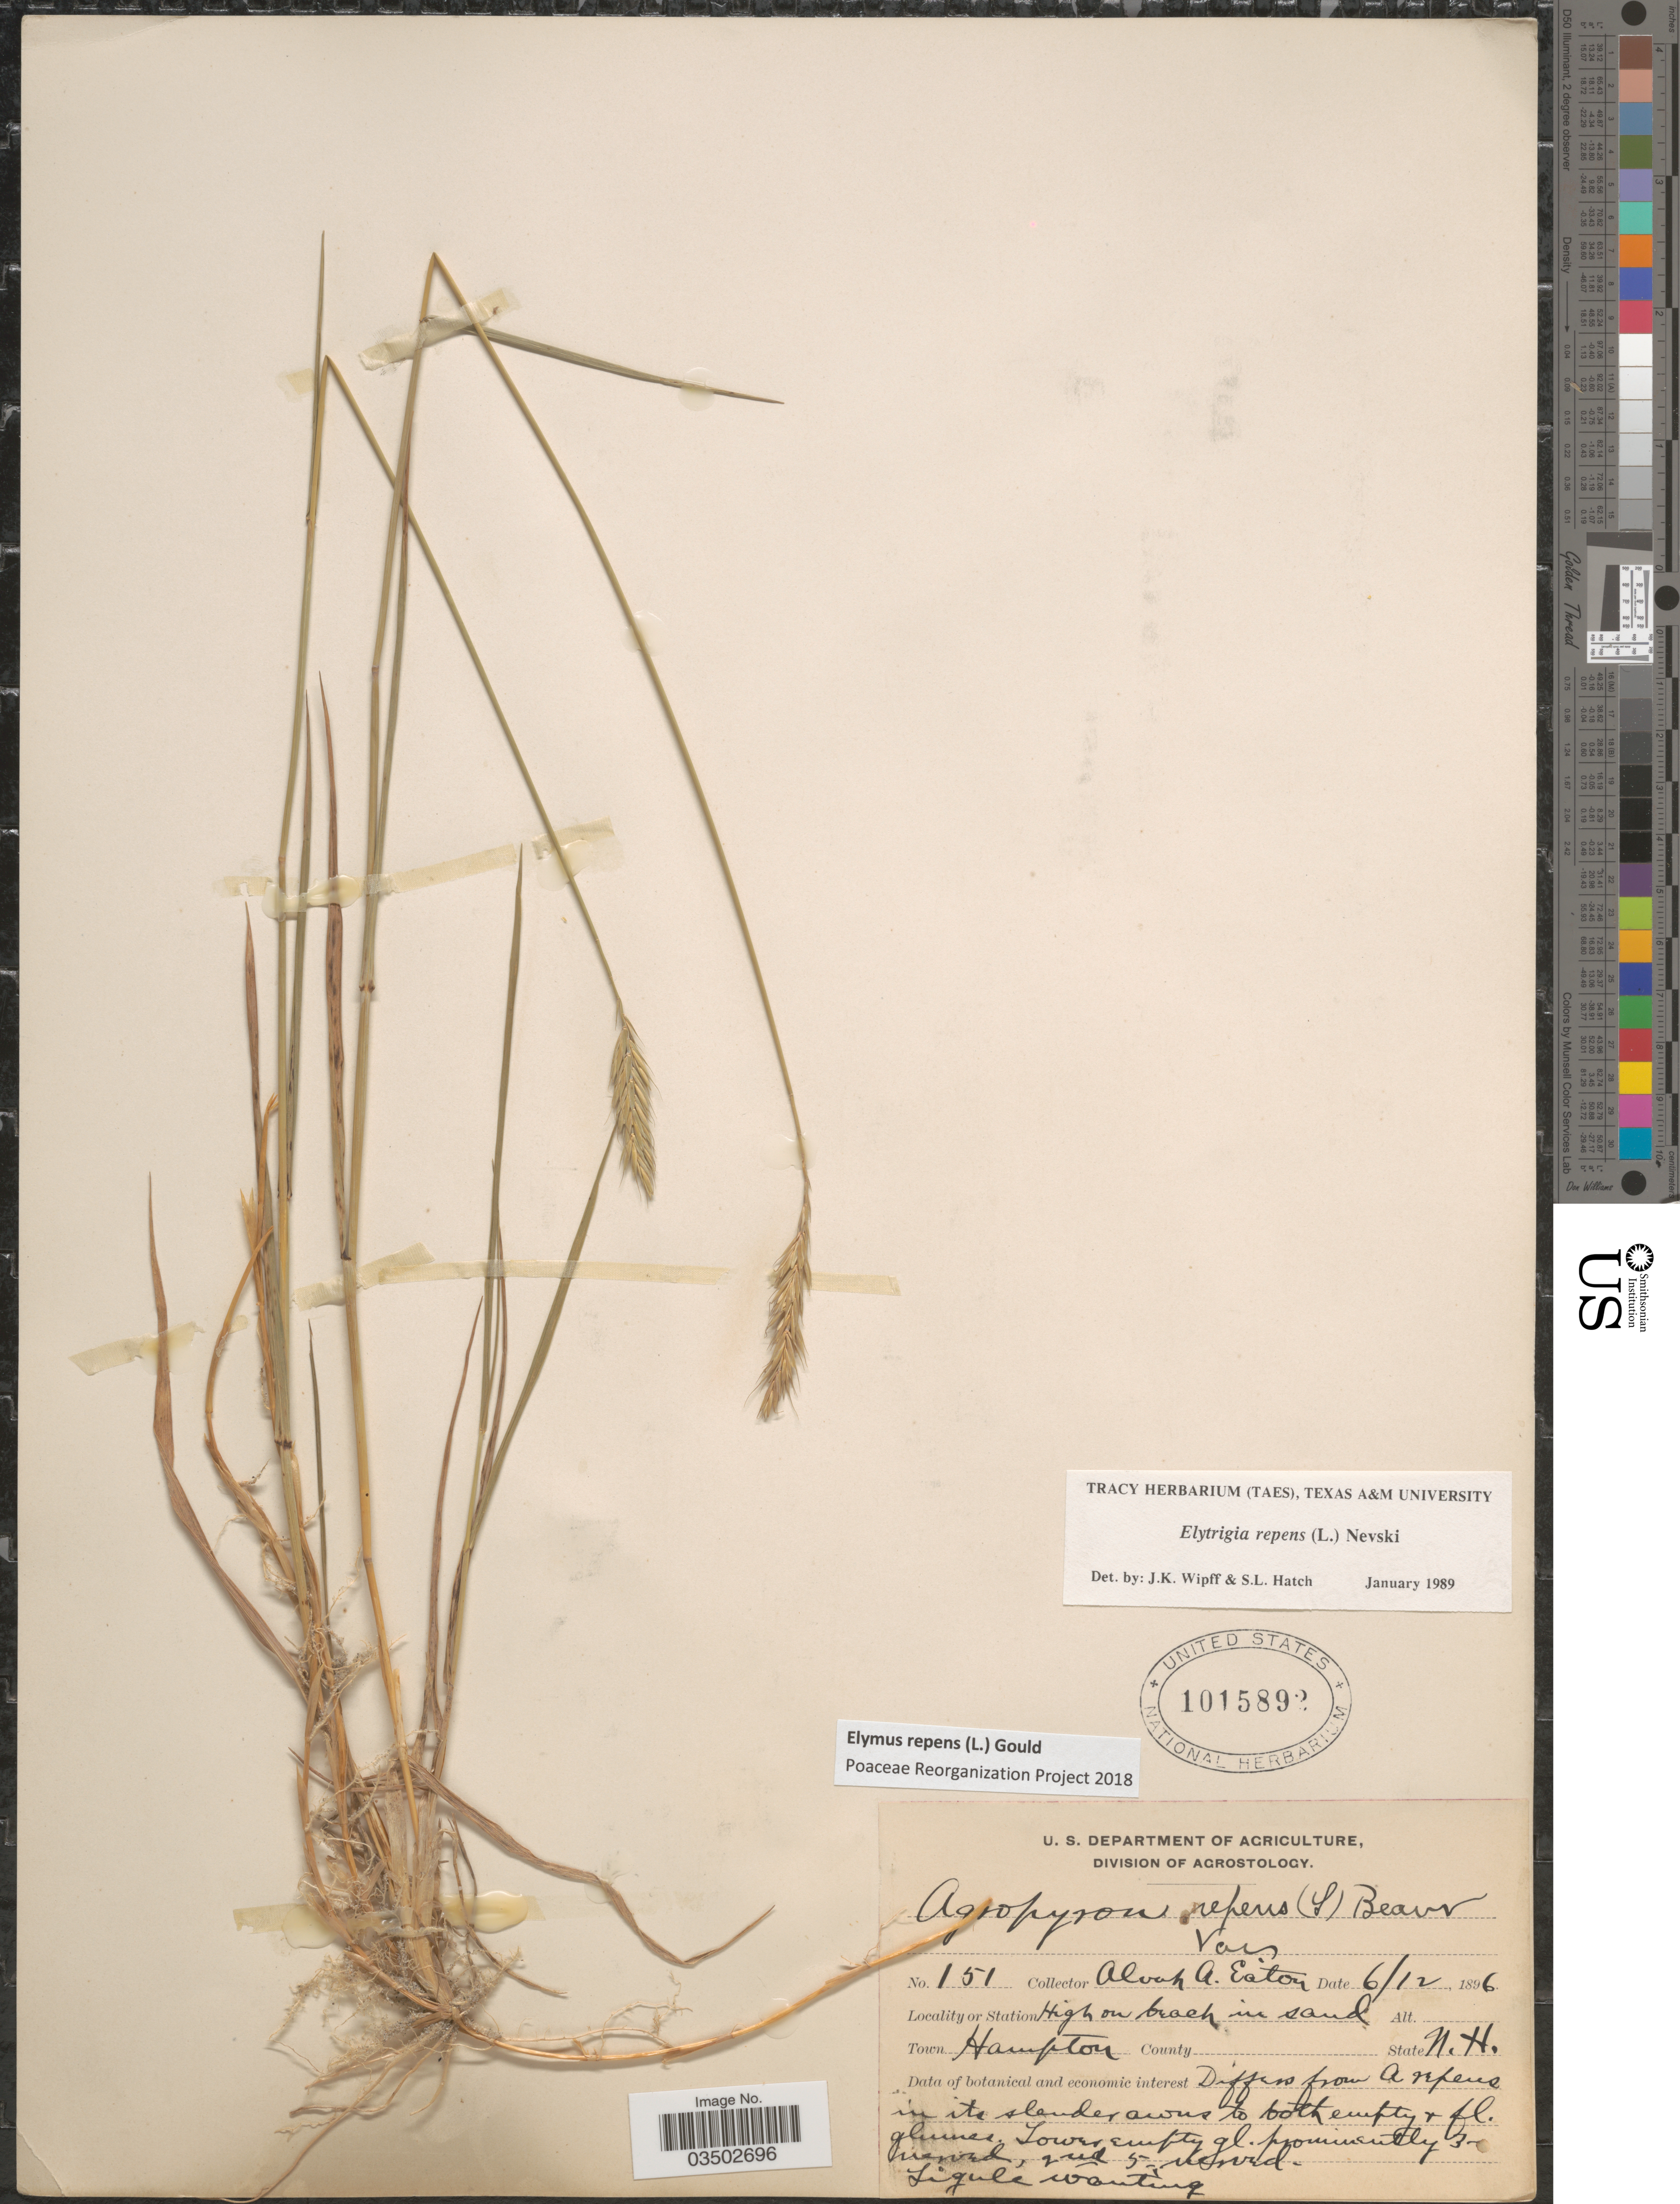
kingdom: Plantae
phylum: Tracheophyta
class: Liliopsida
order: Poales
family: Poaceae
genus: Elymus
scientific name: Elymus repens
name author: (L.) Gould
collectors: A. A. Eaton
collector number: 151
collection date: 1896-06-12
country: United States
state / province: New Hampshire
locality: High on beach in sand. Town Hampton.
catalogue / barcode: US 1015892